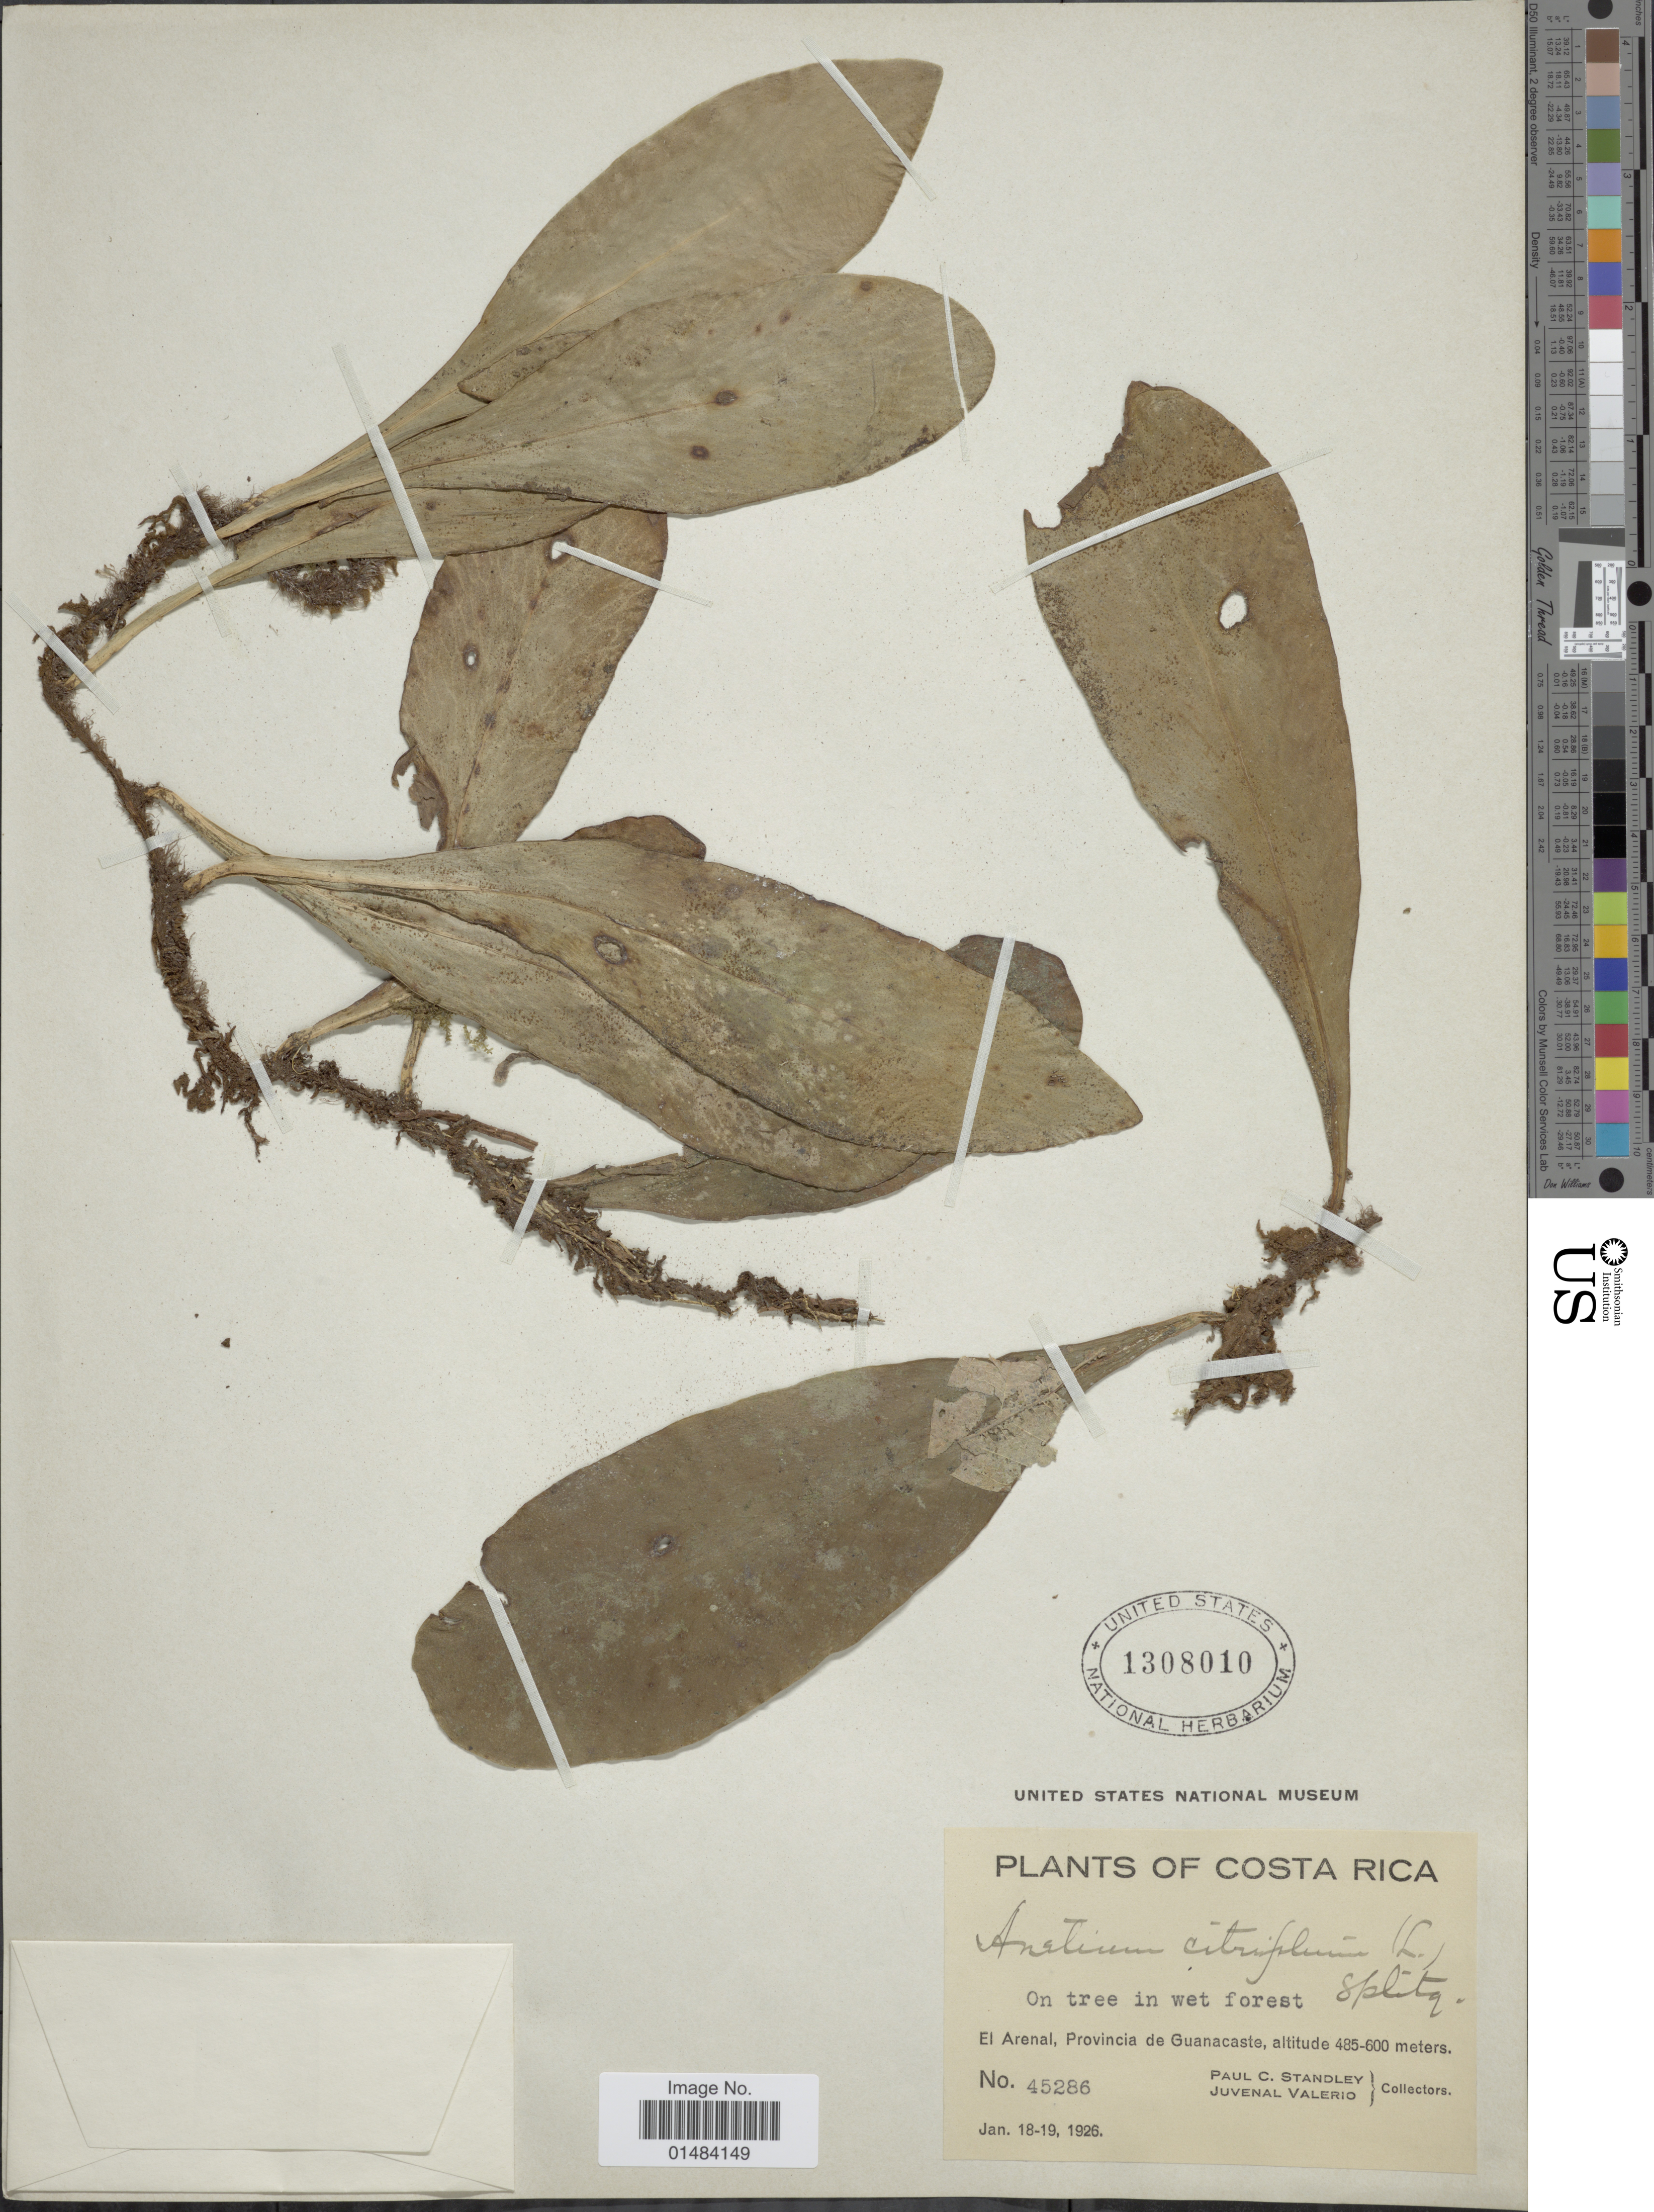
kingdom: Plantae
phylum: Tracheophyta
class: Polypodiopsida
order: Polypodiales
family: Pteridaceae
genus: Anetium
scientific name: Anetium citrifolium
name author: (L.) Splitg.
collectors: P. C. Standley & J. Valerio R.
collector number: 45286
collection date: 1926-01-18/1926-01-19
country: Costa Rica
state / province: Guanacaste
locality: Costa Rica, El Arenal, Provincia Guanacaste.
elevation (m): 485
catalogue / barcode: US 1308010